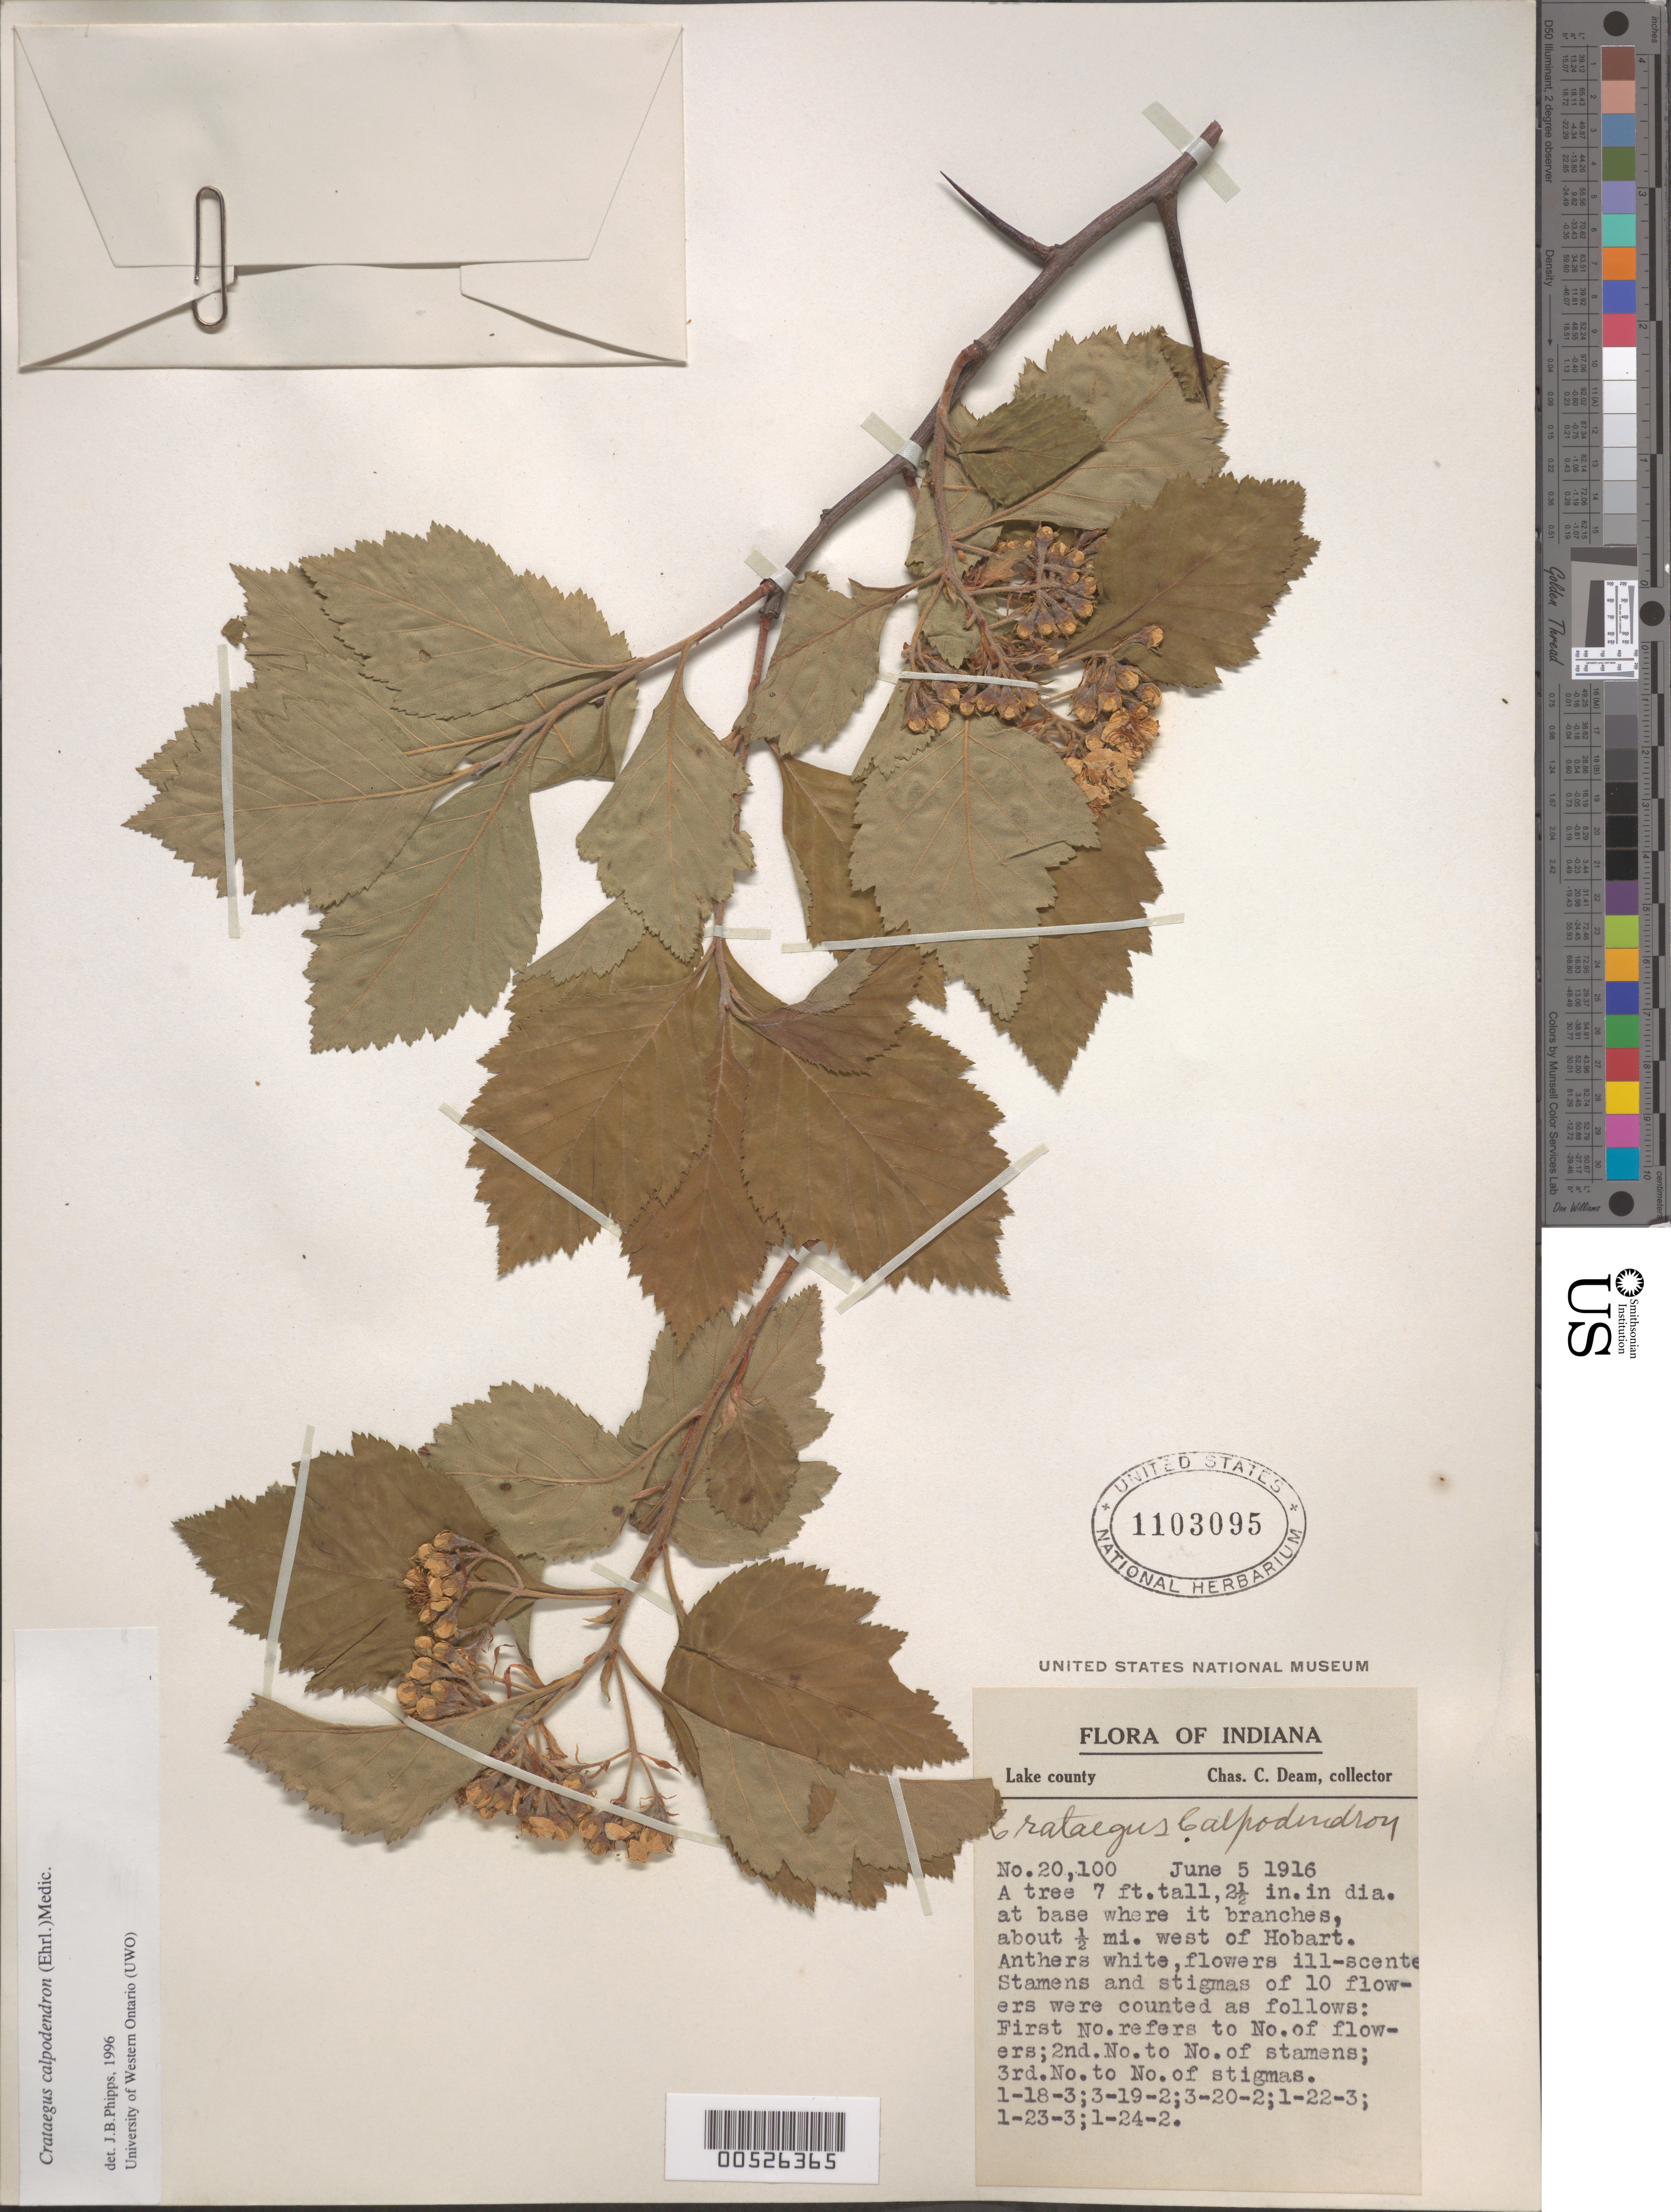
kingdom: Plantae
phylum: Tracheophyta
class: Magnoliopsida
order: Rosales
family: Rosaceae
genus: Crataegus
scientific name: Crataegus calpodendron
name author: (Ehrh.) Medik.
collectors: C. C. Deam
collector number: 20100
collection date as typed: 05 Jun 1916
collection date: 1916-06-05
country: United States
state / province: Indiana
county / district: Lake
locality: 0.5 mi. W of Hobart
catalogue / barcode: US 1103095